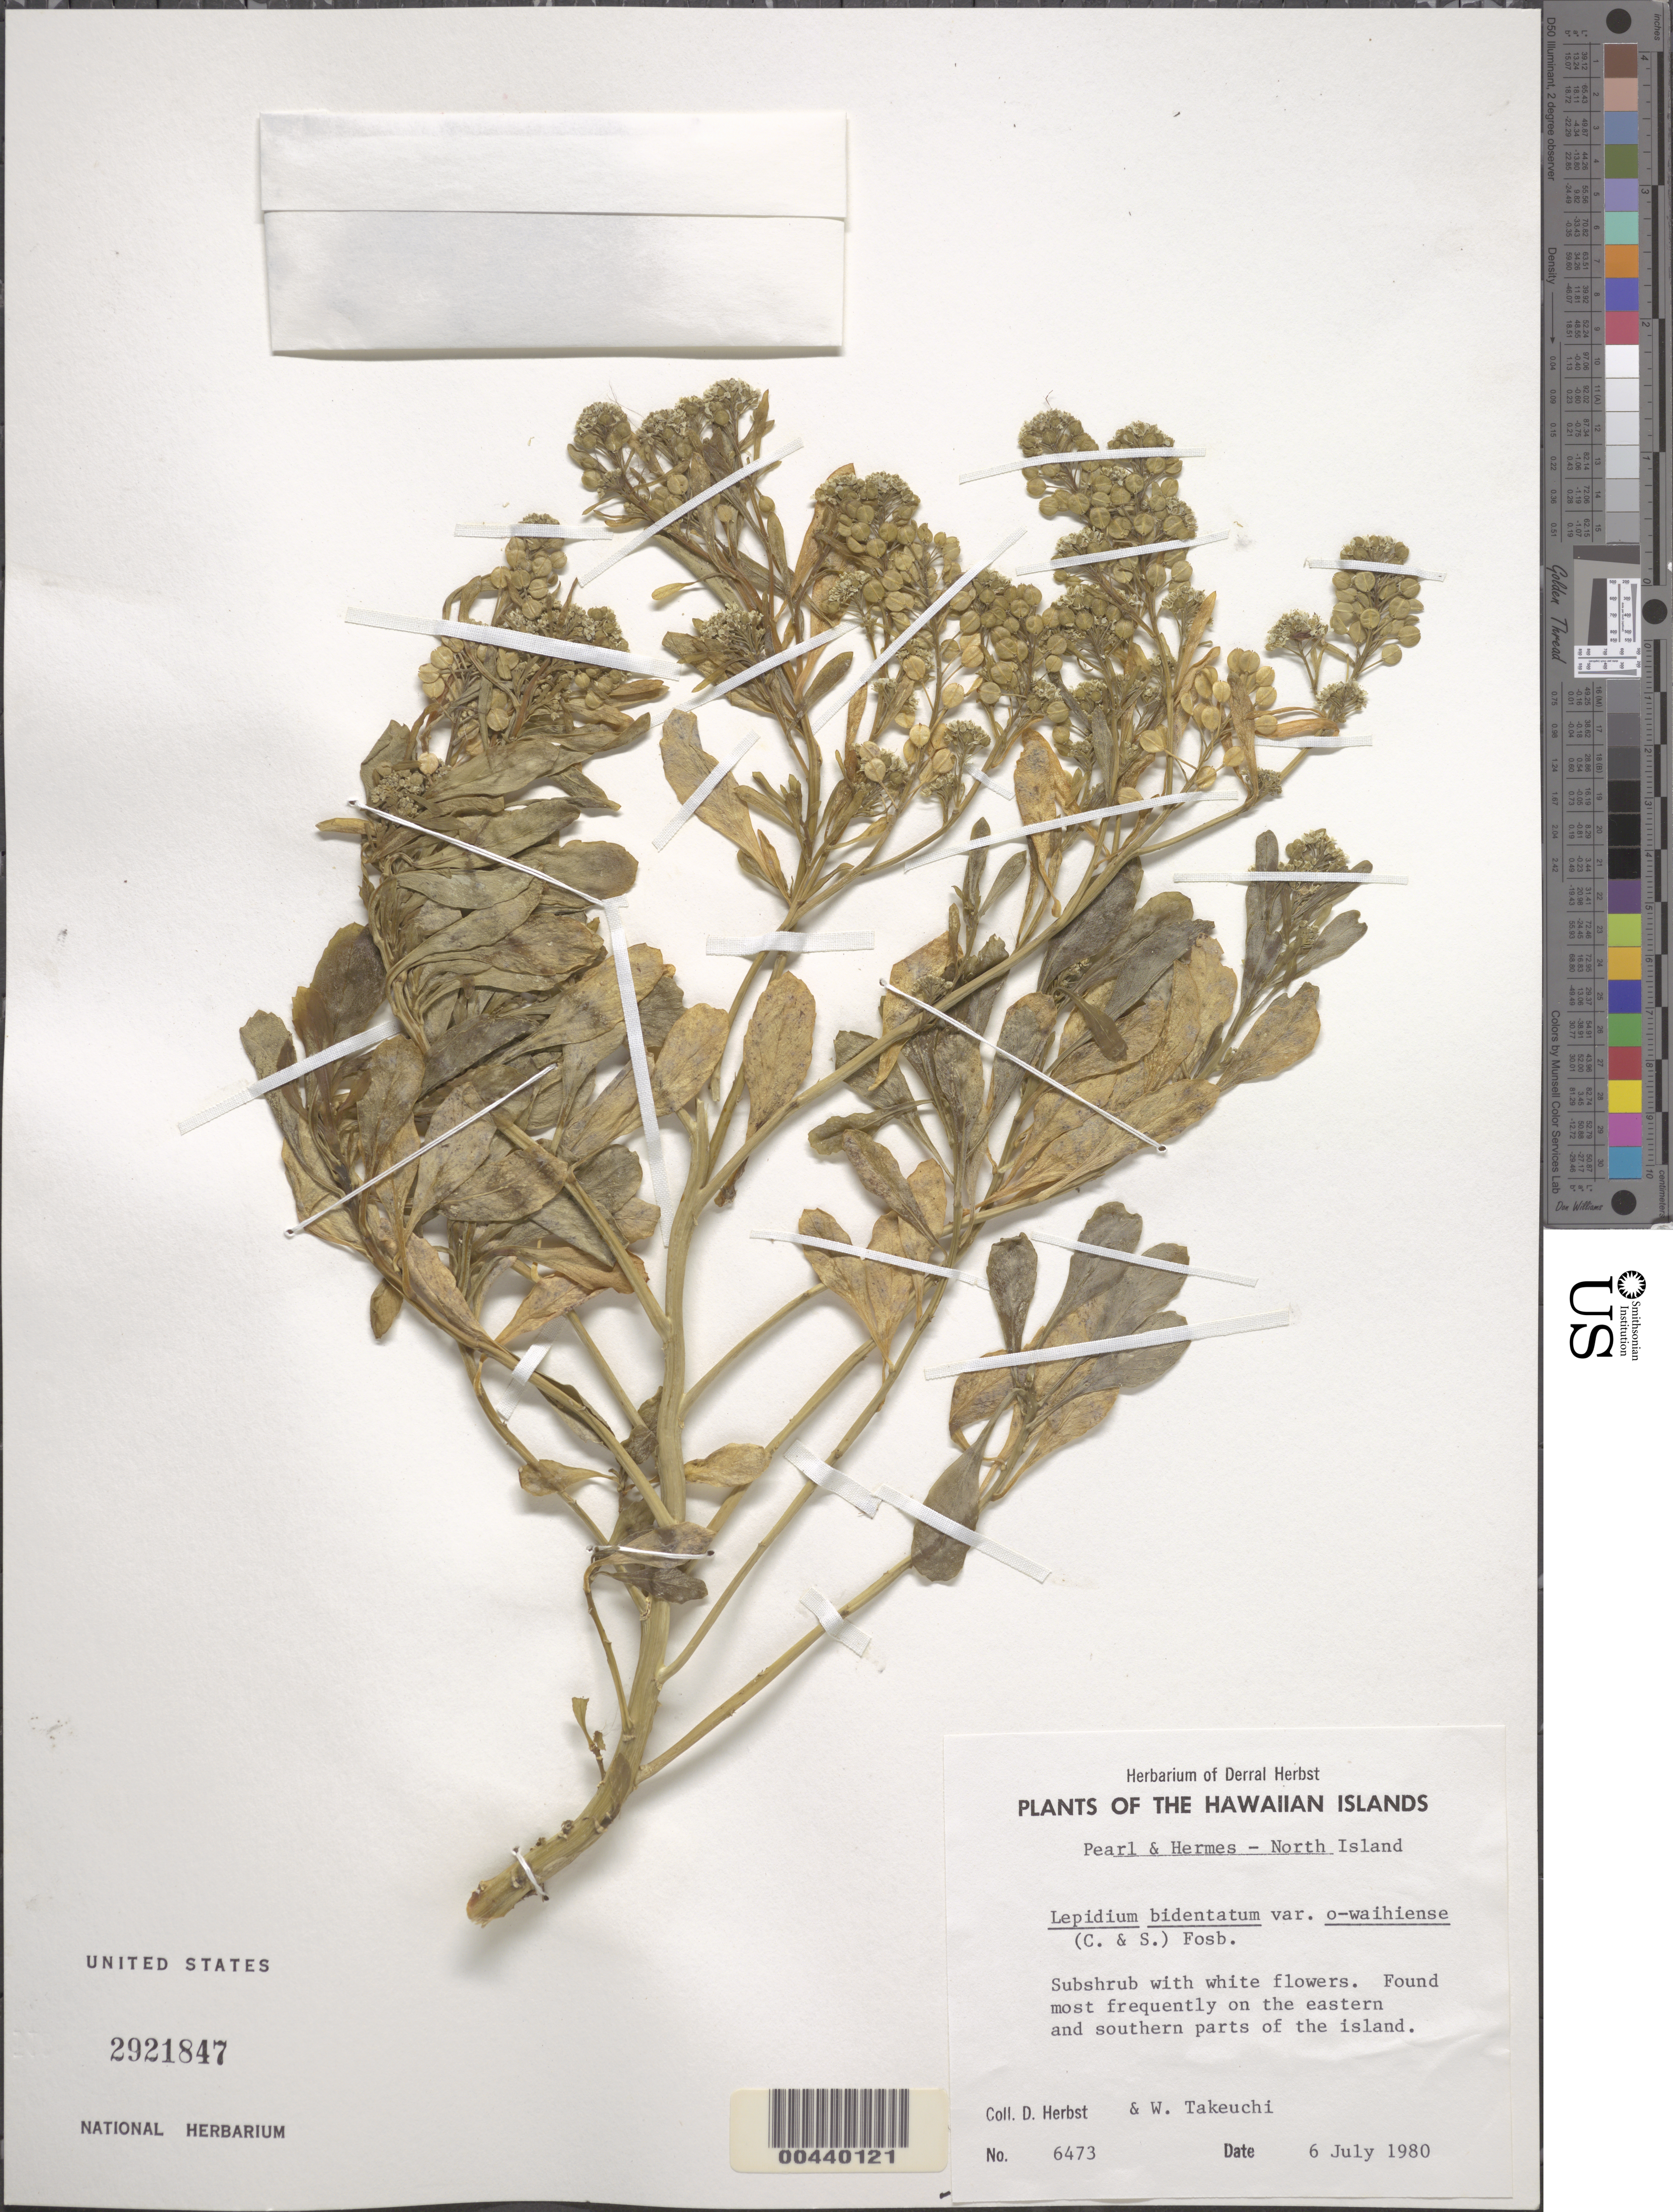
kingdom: Plantae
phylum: Tracheophyta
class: Magnoliopsida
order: Brassicales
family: Brassicaceae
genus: Lepidium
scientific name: Lepidium owaihiense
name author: Cham. & Schltdl.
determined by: Al-Shehbaz, I. A., (MO), Missouri Botanical Garden (UNITED STATES)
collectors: D. R. Herbst & W. N. Takeuchi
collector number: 6473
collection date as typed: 6 Jul 1980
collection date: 1980-07-06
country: United States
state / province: Hawaii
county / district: Honolulu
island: Pearl and Hermes Atoll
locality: North Islet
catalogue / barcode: US 2921847